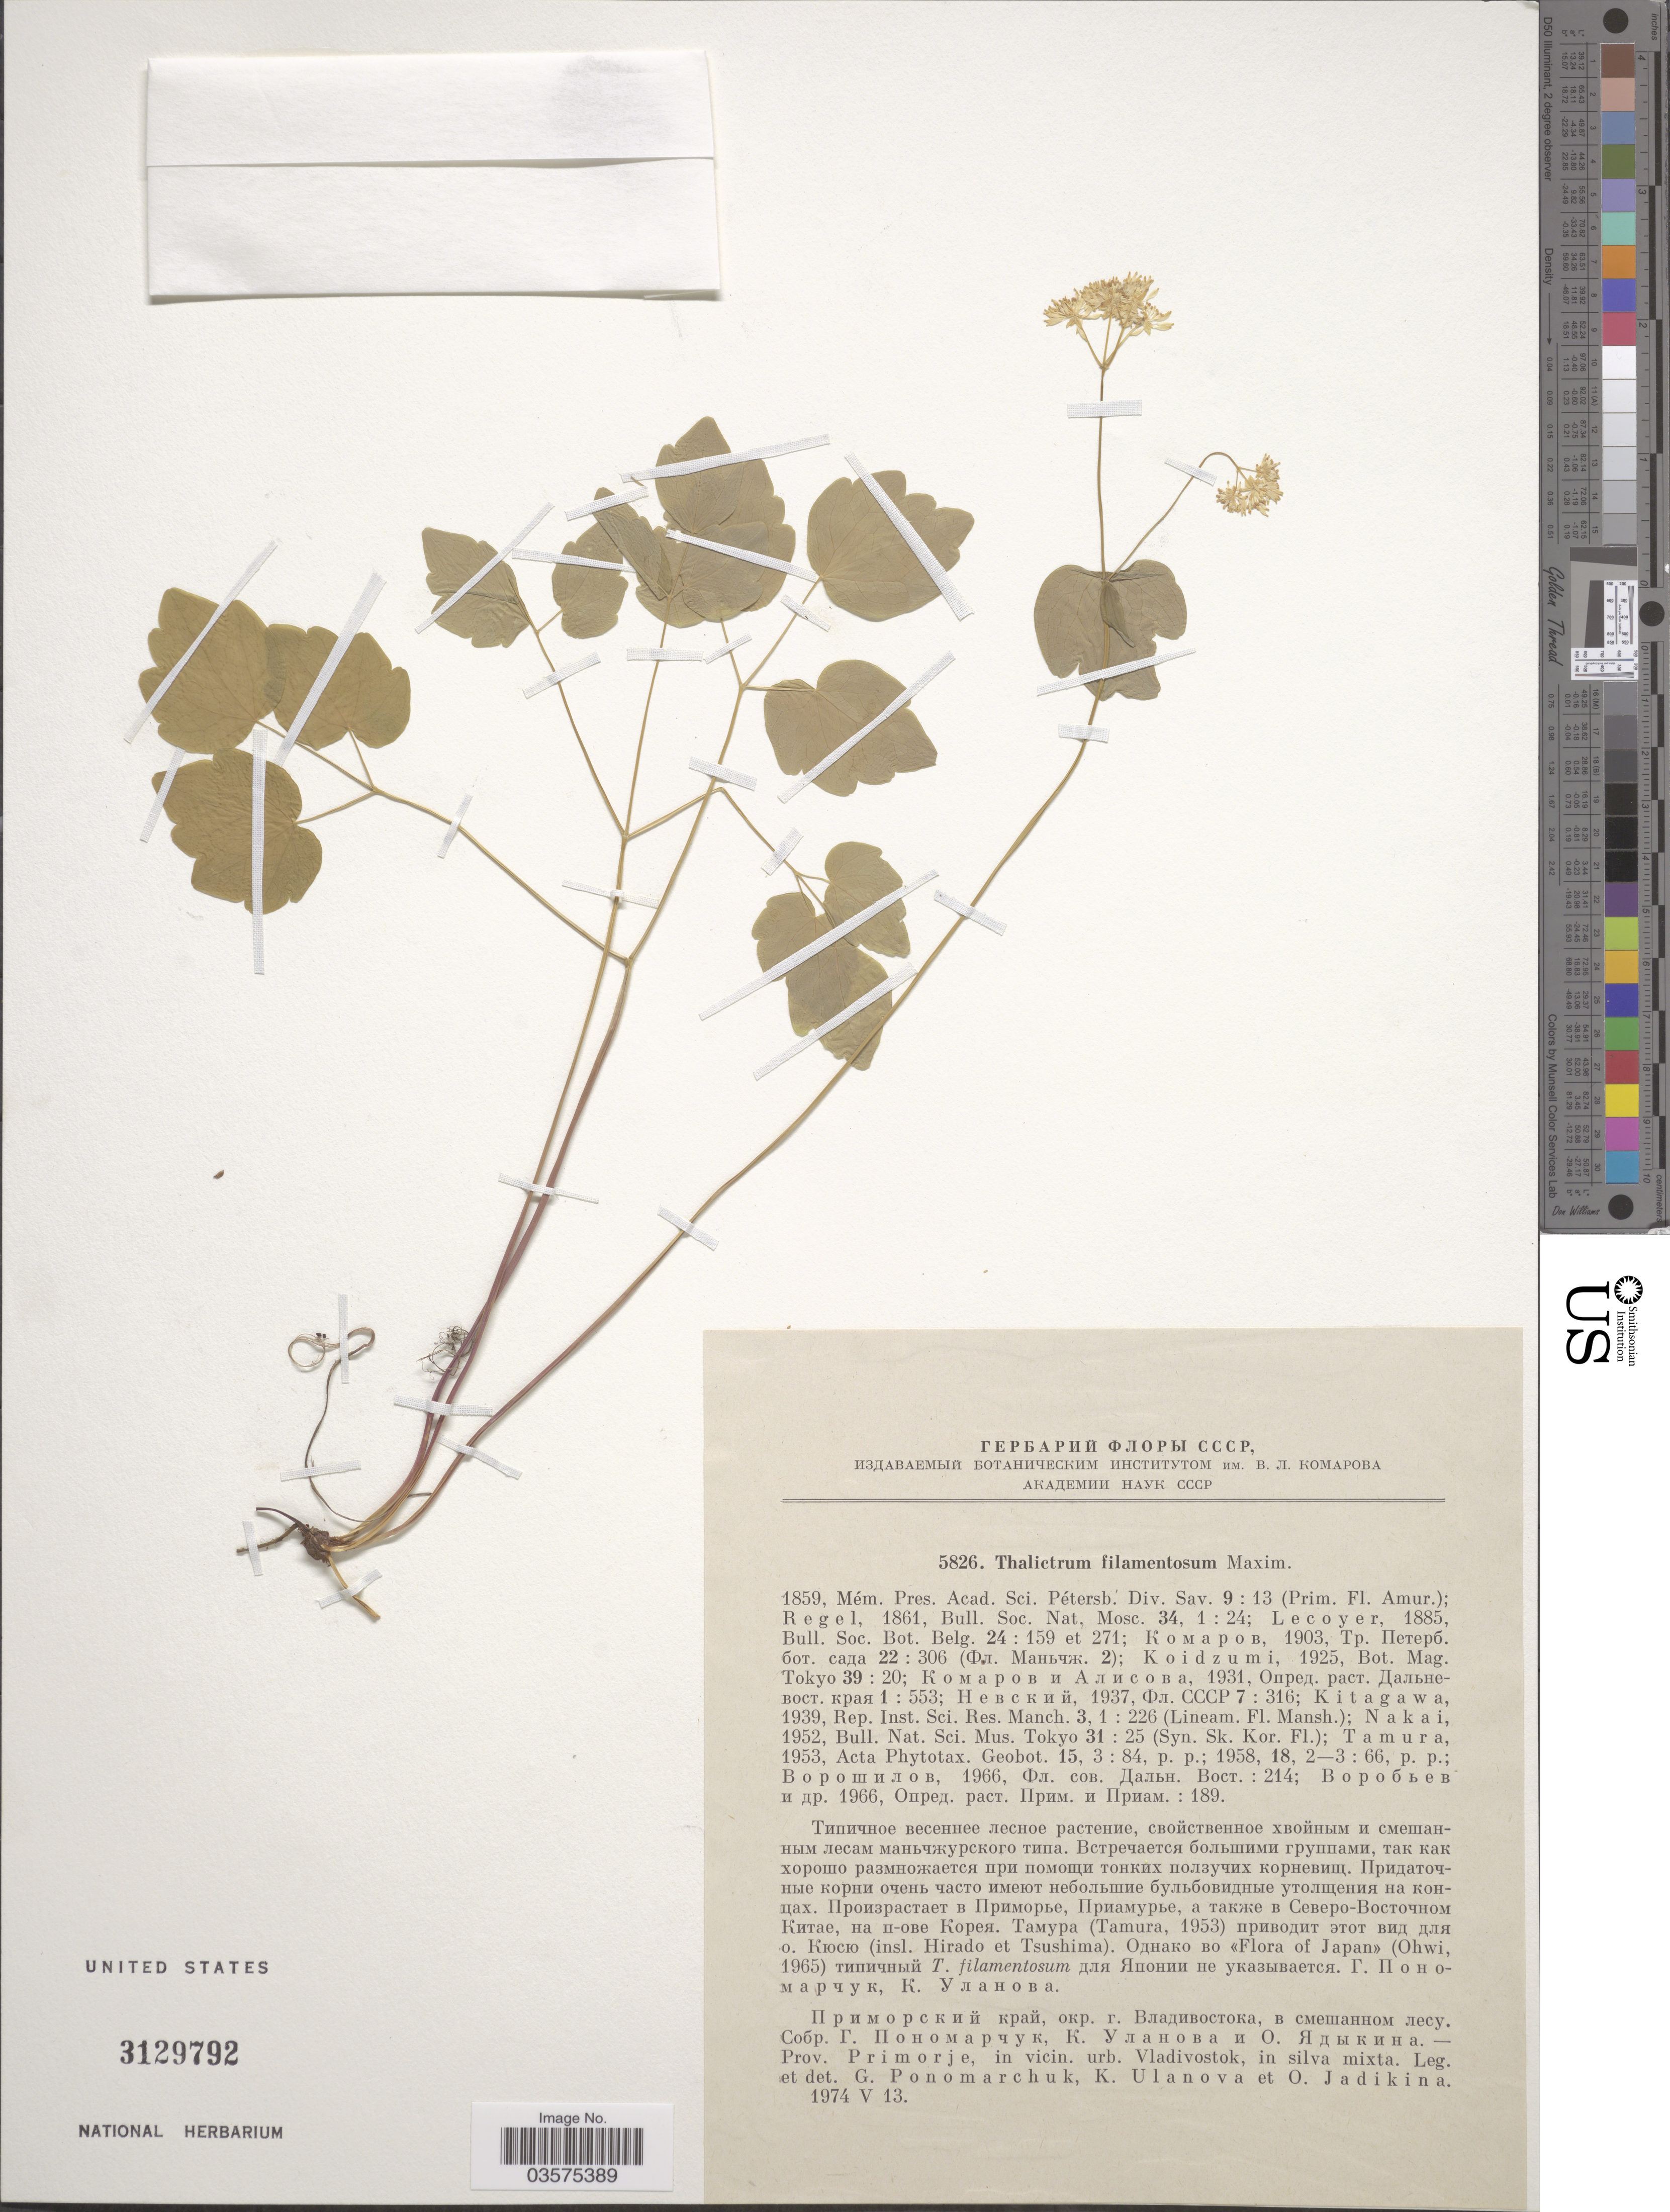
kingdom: Plantae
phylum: Tracheophyta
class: Magnoliopsida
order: Ranunculales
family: Ranunculaceae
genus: Thalictrum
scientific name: Thalictrum filamentosum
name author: Maxim.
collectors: G. I. Ponomarchuk, K. Ulanova & O. Jadikina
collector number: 5826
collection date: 1974-05-13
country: Russian Federation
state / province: Primorsky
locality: Prov. Primorje, in vicin. urb. Vladivostok, in silva mixta.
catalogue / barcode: US 3129792